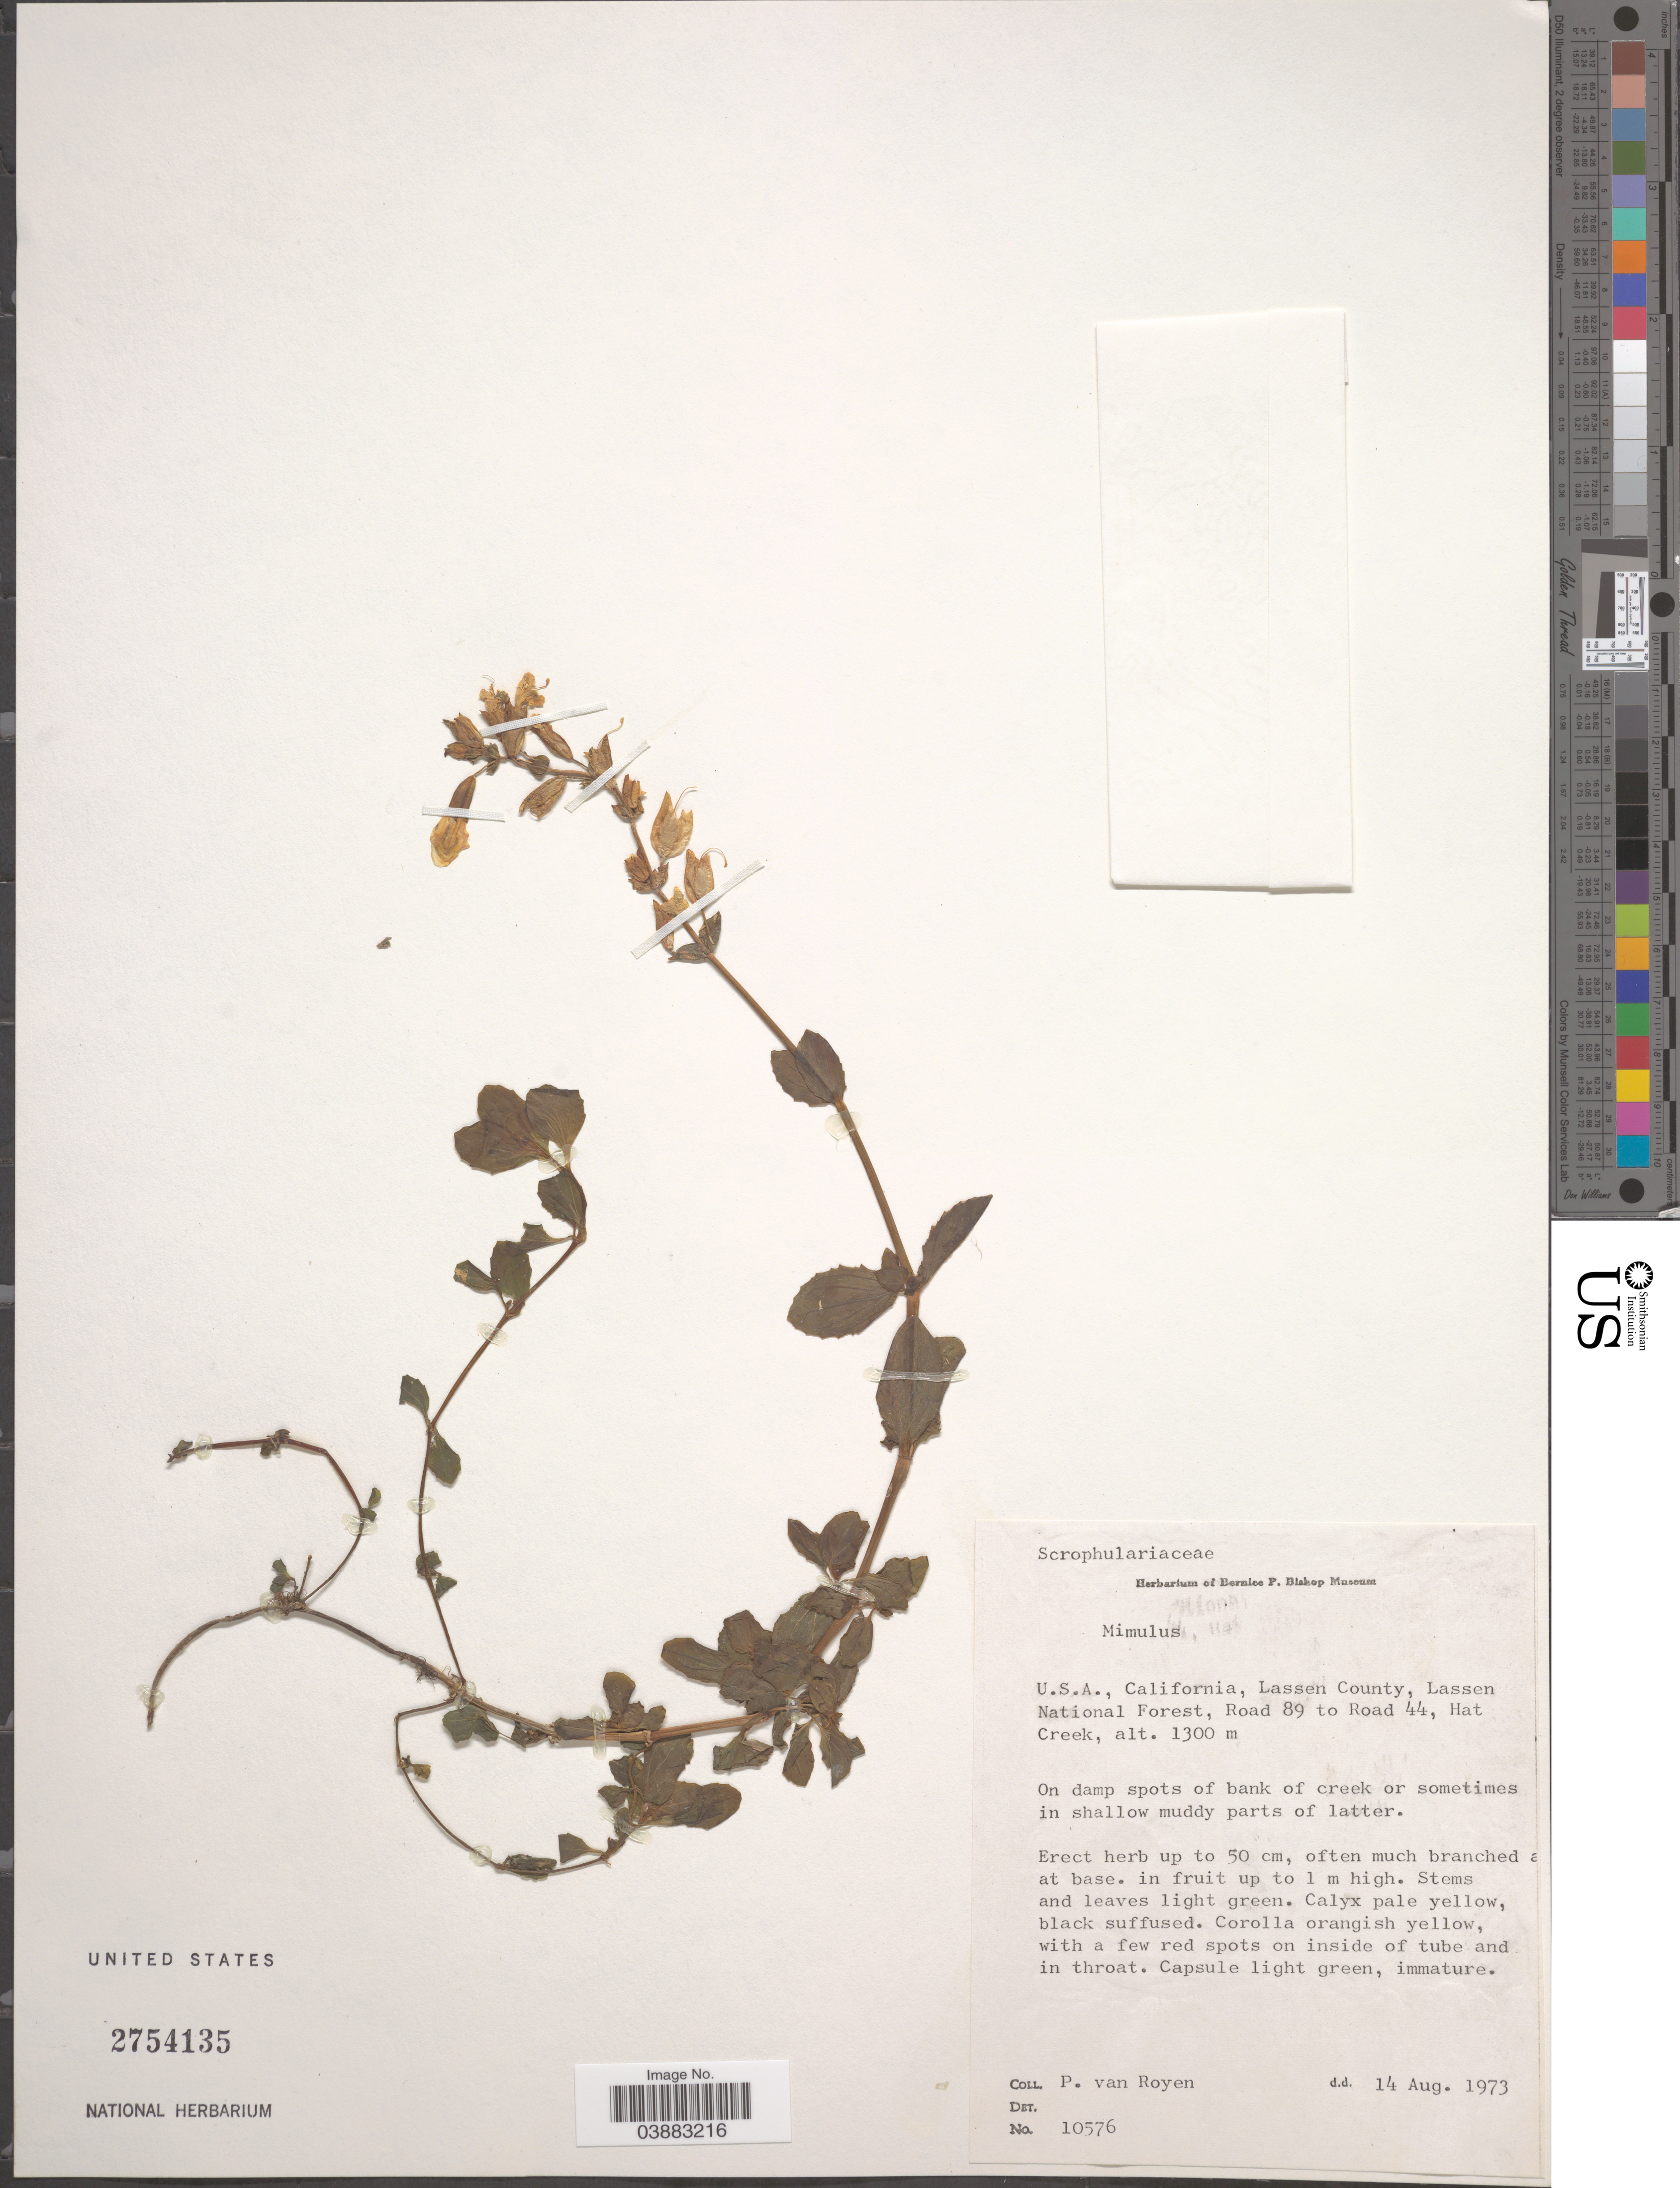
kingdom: Plantae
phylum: Tracheophyta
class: Magnoliopsida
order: Lamiales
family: Phrymaceae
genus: Mimulus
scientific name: Mimulus sp.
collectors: P. van Royen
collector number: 10576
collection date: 1973-08-14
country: United States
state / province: California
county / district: Lassen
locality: Lassen County, Lassen National Forest, Road 89 to Road 44, Hat Creek.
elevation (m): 1300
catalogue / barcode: US 2754135